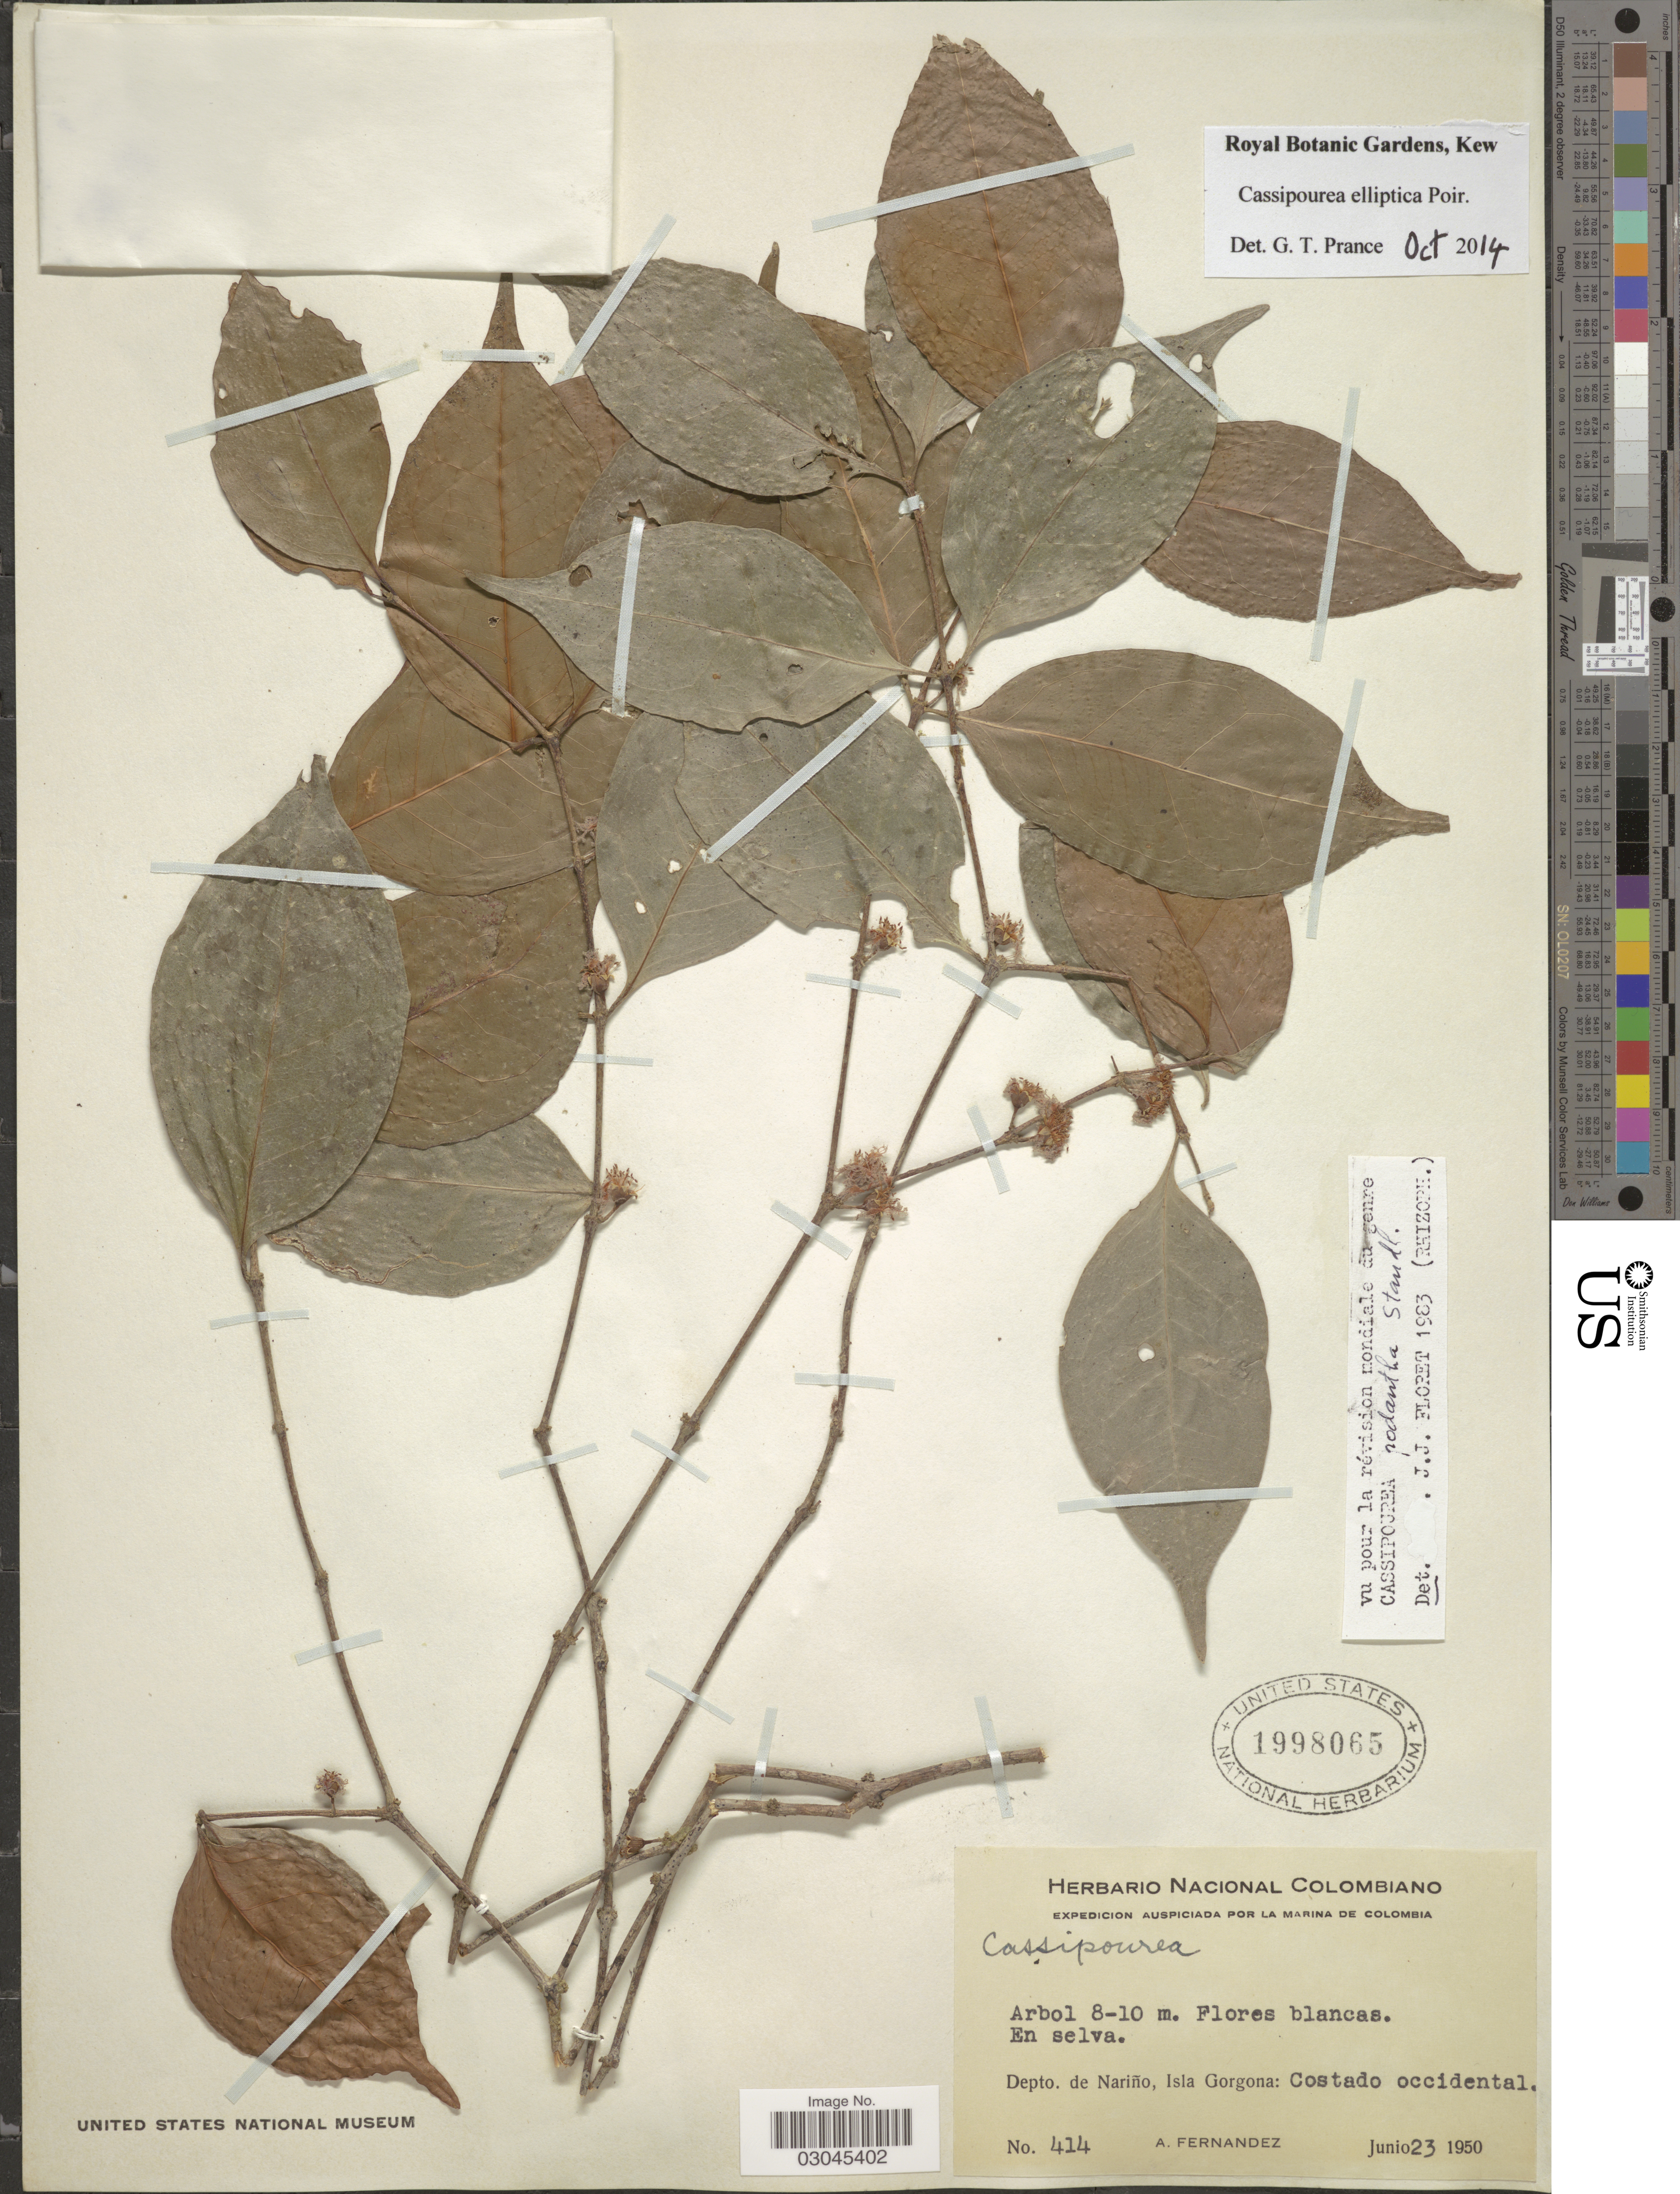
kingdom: Plantae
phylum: Tracheophyta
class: Magnoliopsida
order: Malpighiales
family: Rhizophoraceae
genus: Cassipourea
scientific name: Cassipourea elliptica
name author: (Sw.) Poir.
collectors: A. Fernandez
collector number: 414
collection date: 1950-06-23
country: Colombia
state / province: Nariño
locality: Depto. de Nariño, Isla Gorgona: Costado occidental.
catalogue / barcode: US 1998065